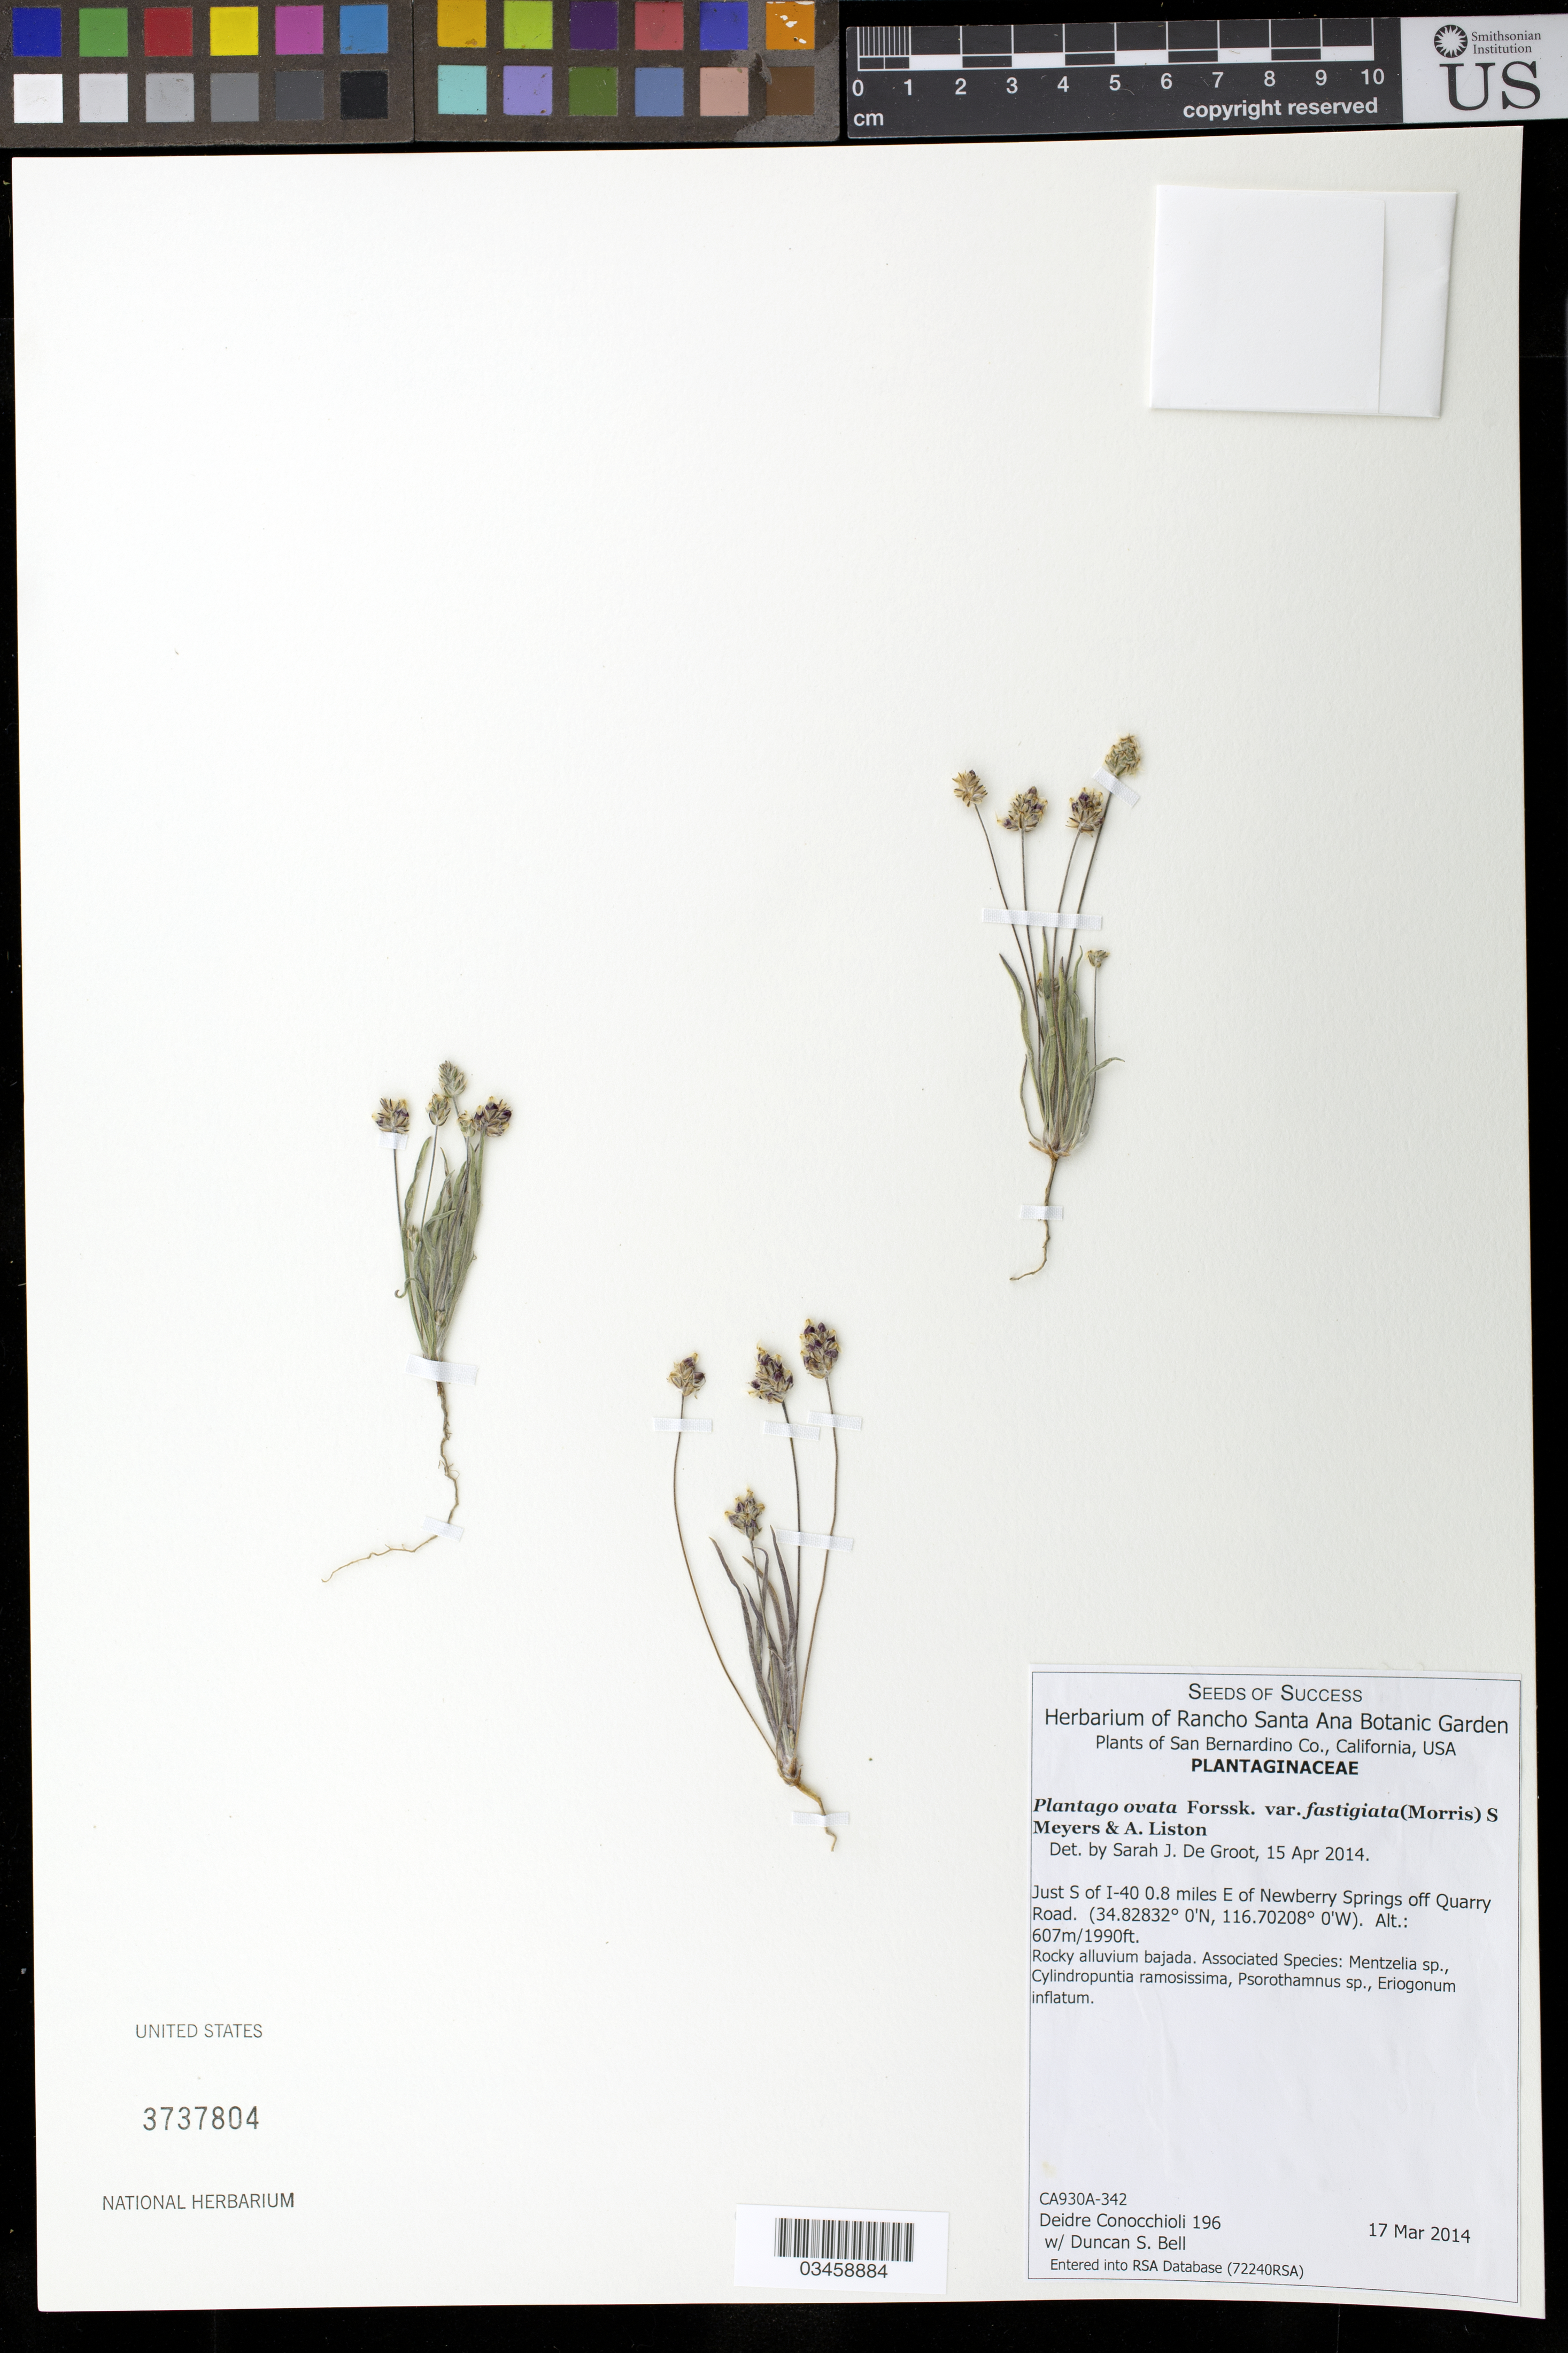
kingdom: Plantae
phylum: Tracheophyta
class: Magnoliopsida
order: Lamiales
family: Plantaginaceae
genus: Plantago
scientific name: Plantago ovata var. fastigiata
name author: (E. Morris) Meyers & Liston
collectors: D. Conocchioli & D. S. Bell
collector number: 196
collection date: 2014-03-17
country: United States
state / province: California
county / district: San Bernardino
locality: S of I-40 0.8 mi. E of Newberry Springs off Quarry Road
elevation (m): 607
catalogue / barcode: US 3737804